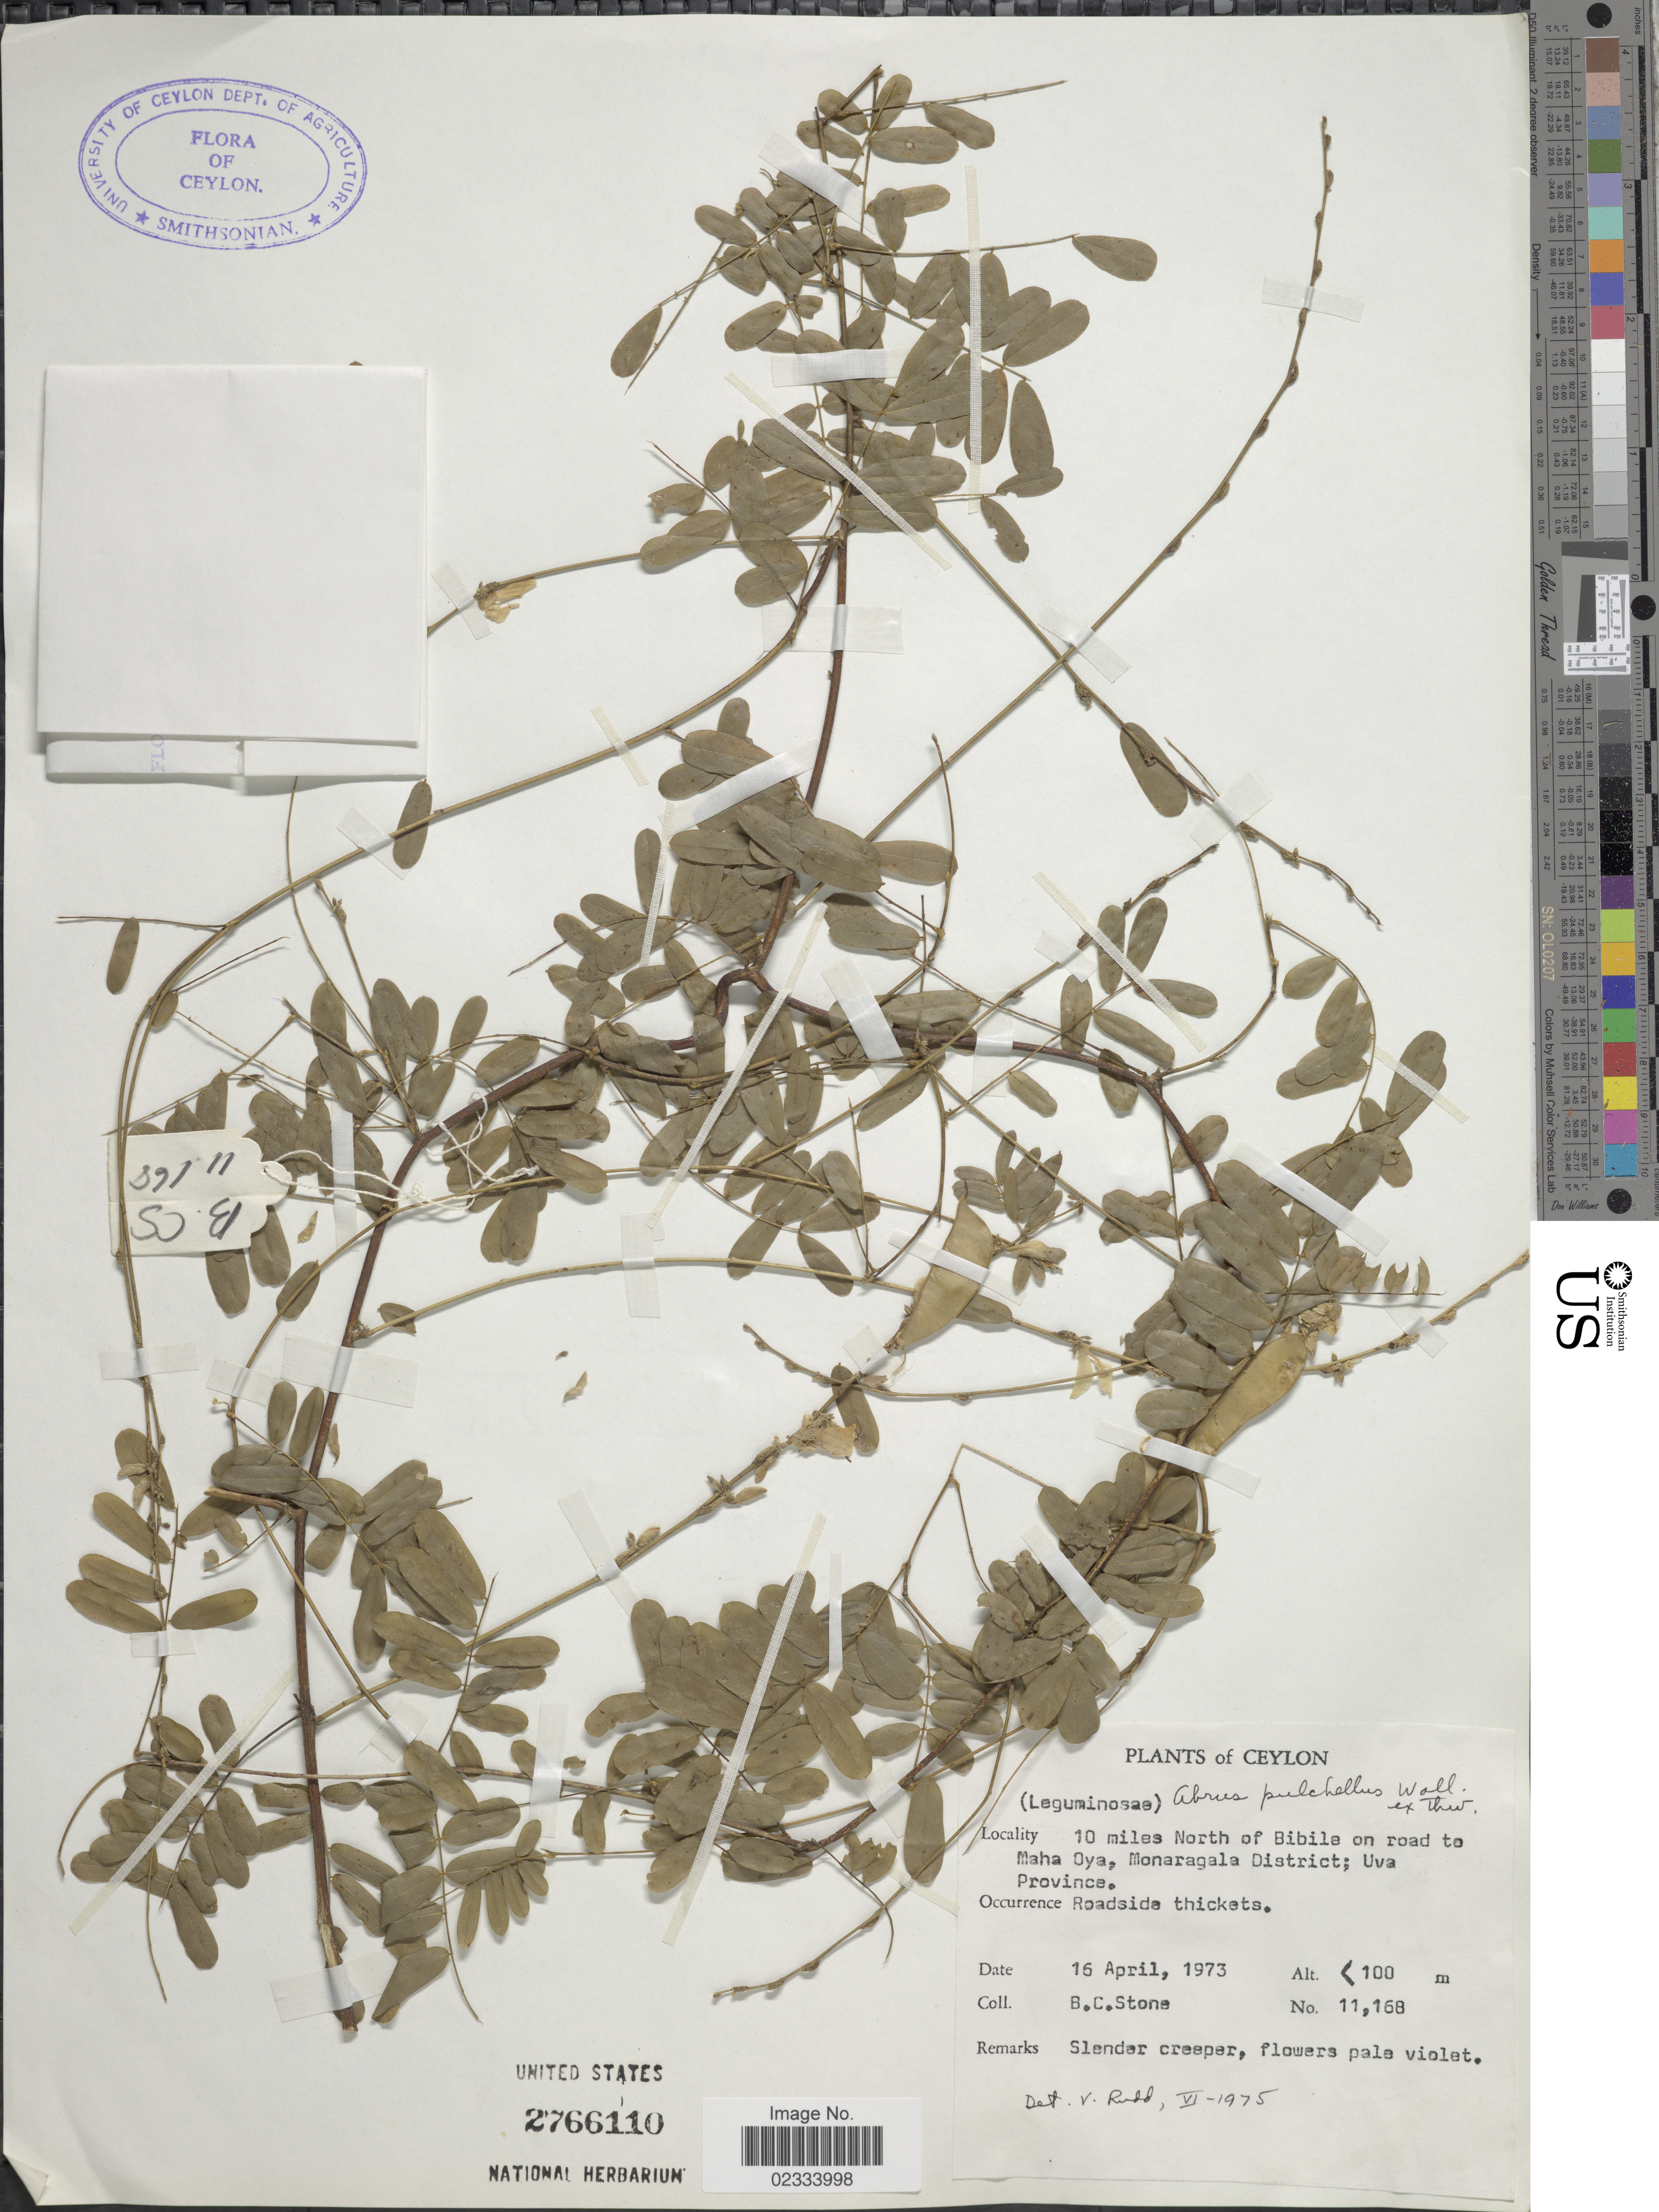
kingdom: Plantae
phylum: Tracheophyta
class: Magnoliopsida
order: Fabales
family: Fabaceae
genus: Abrus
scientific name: Abrus pulchellus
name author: Wall.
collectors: B. C. Stone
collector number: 11168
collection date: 1973-04-16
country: Sri Lanka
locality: Ceylon, 10 miles North of Bibila on road to Maha Oya, Monaragala District; Uva Province, roadside thickets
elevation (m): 100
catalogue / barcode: US 2766110